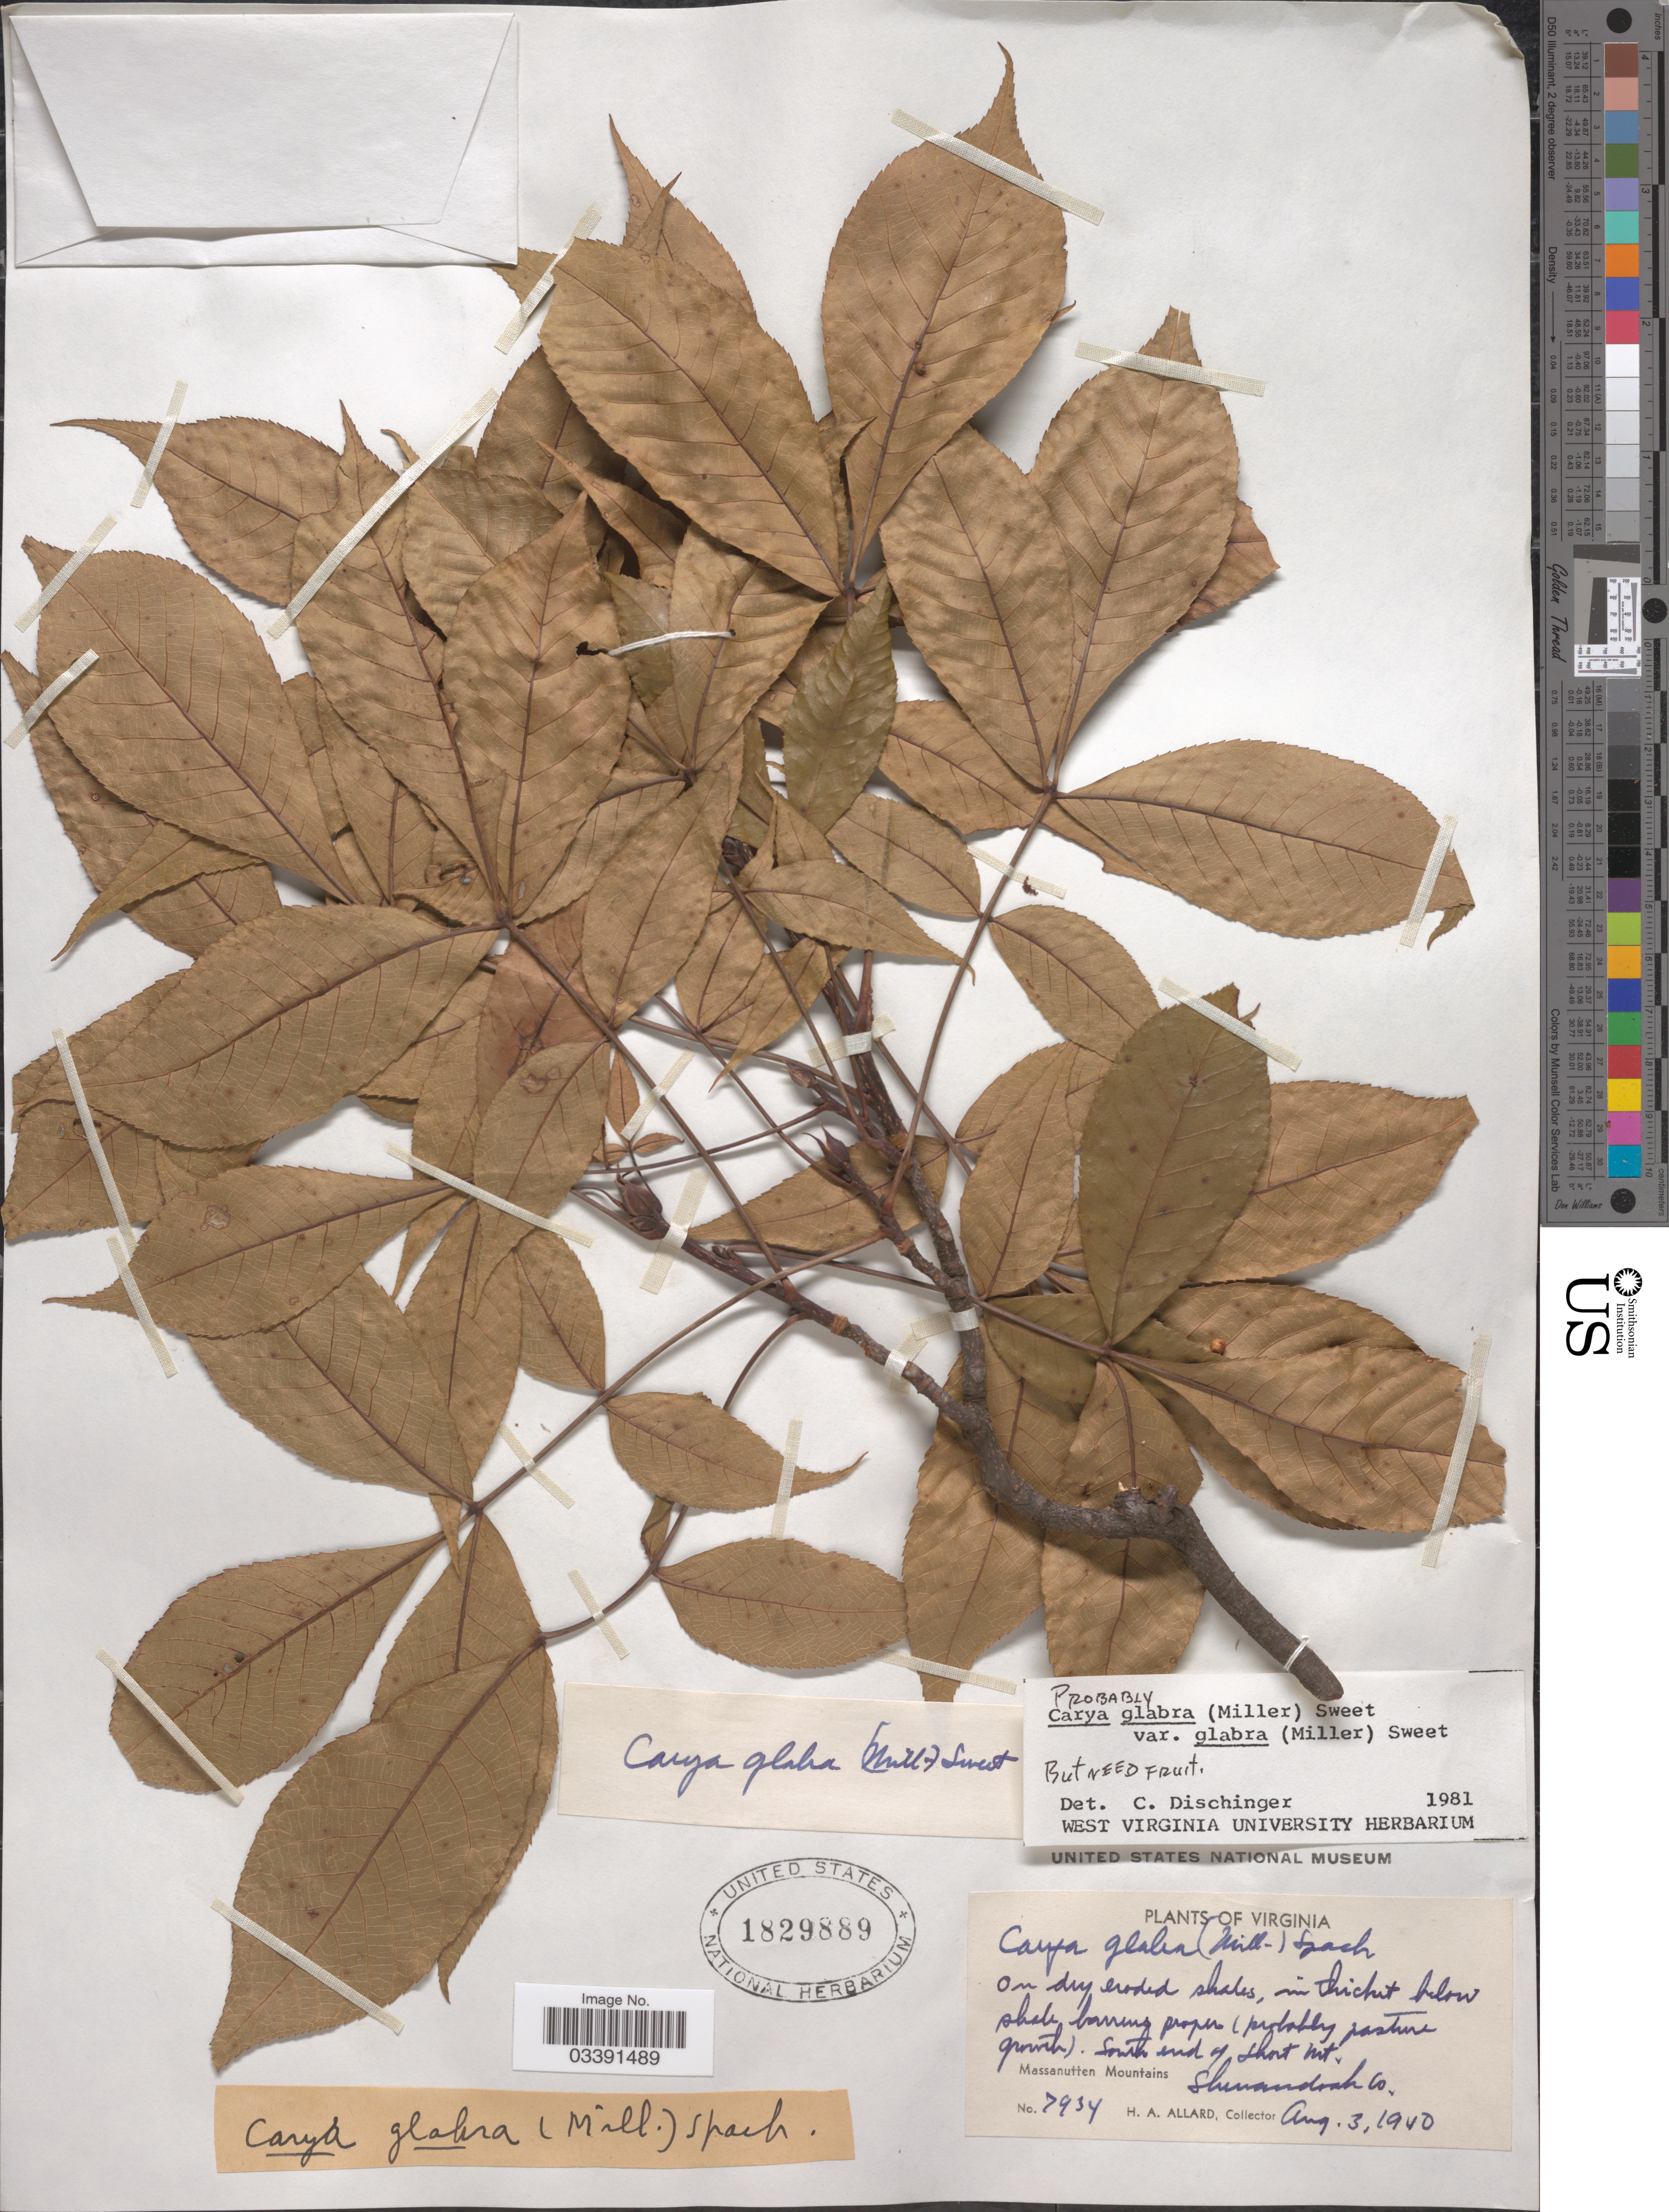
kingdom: Plantae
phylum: Tracheophyta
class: Magnoliopsida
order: Fagales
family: Juglandaceae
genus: Carya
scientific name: Carya glabra var. glabra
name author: (Mill.) Sweet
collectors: H. A. Allard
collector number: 7934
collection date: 1940-08-03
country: United States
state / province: Virginia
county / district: Shenandoah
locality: South end of Short Mt. Shenandoah Co. Massanutten Mountains.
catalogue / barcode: US 1829889